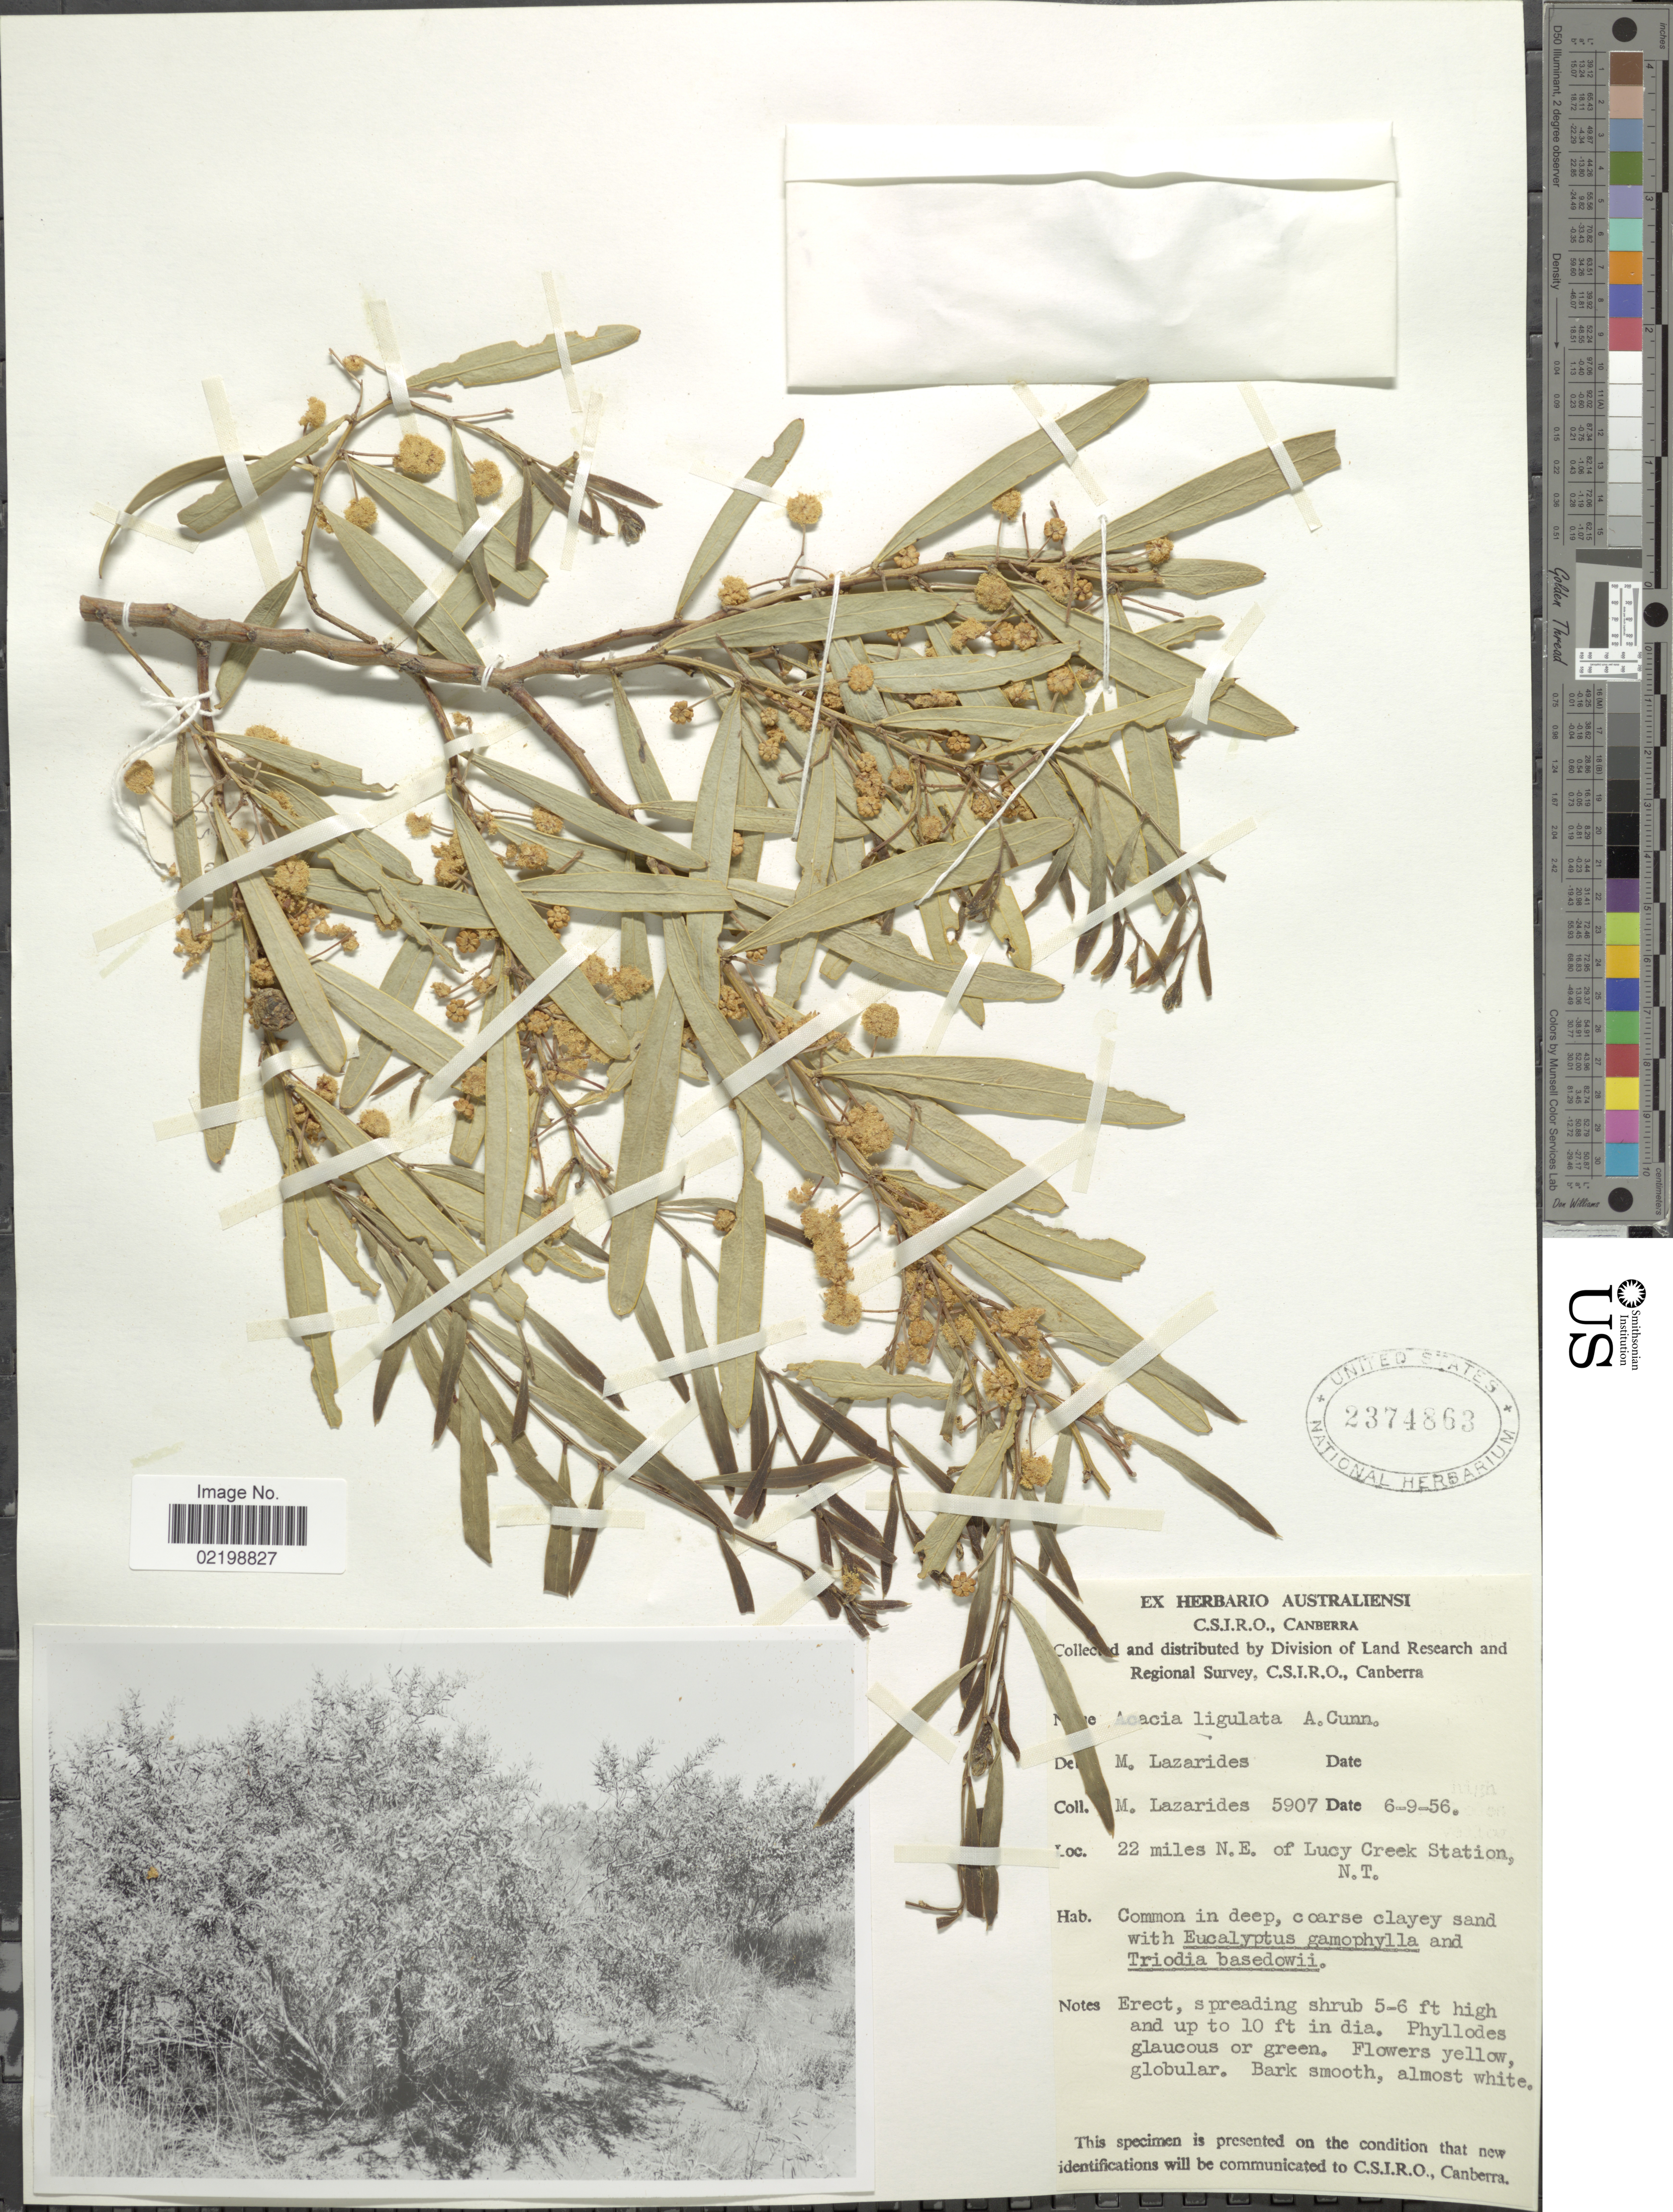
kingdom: Plantae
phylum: Tracheophyta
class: Magnoliopsida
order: Fabales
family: Fabaceae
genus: Acacia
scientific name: Acacia ligulata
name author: Benth.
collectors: M. Lazarides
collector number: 5907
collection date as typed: Transcribed d/m/y: 6/9/56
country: Australia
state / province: Northern Territory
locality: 22 miles N.E. of Lucy Creek Station, N.T.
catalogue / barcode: US 2374863